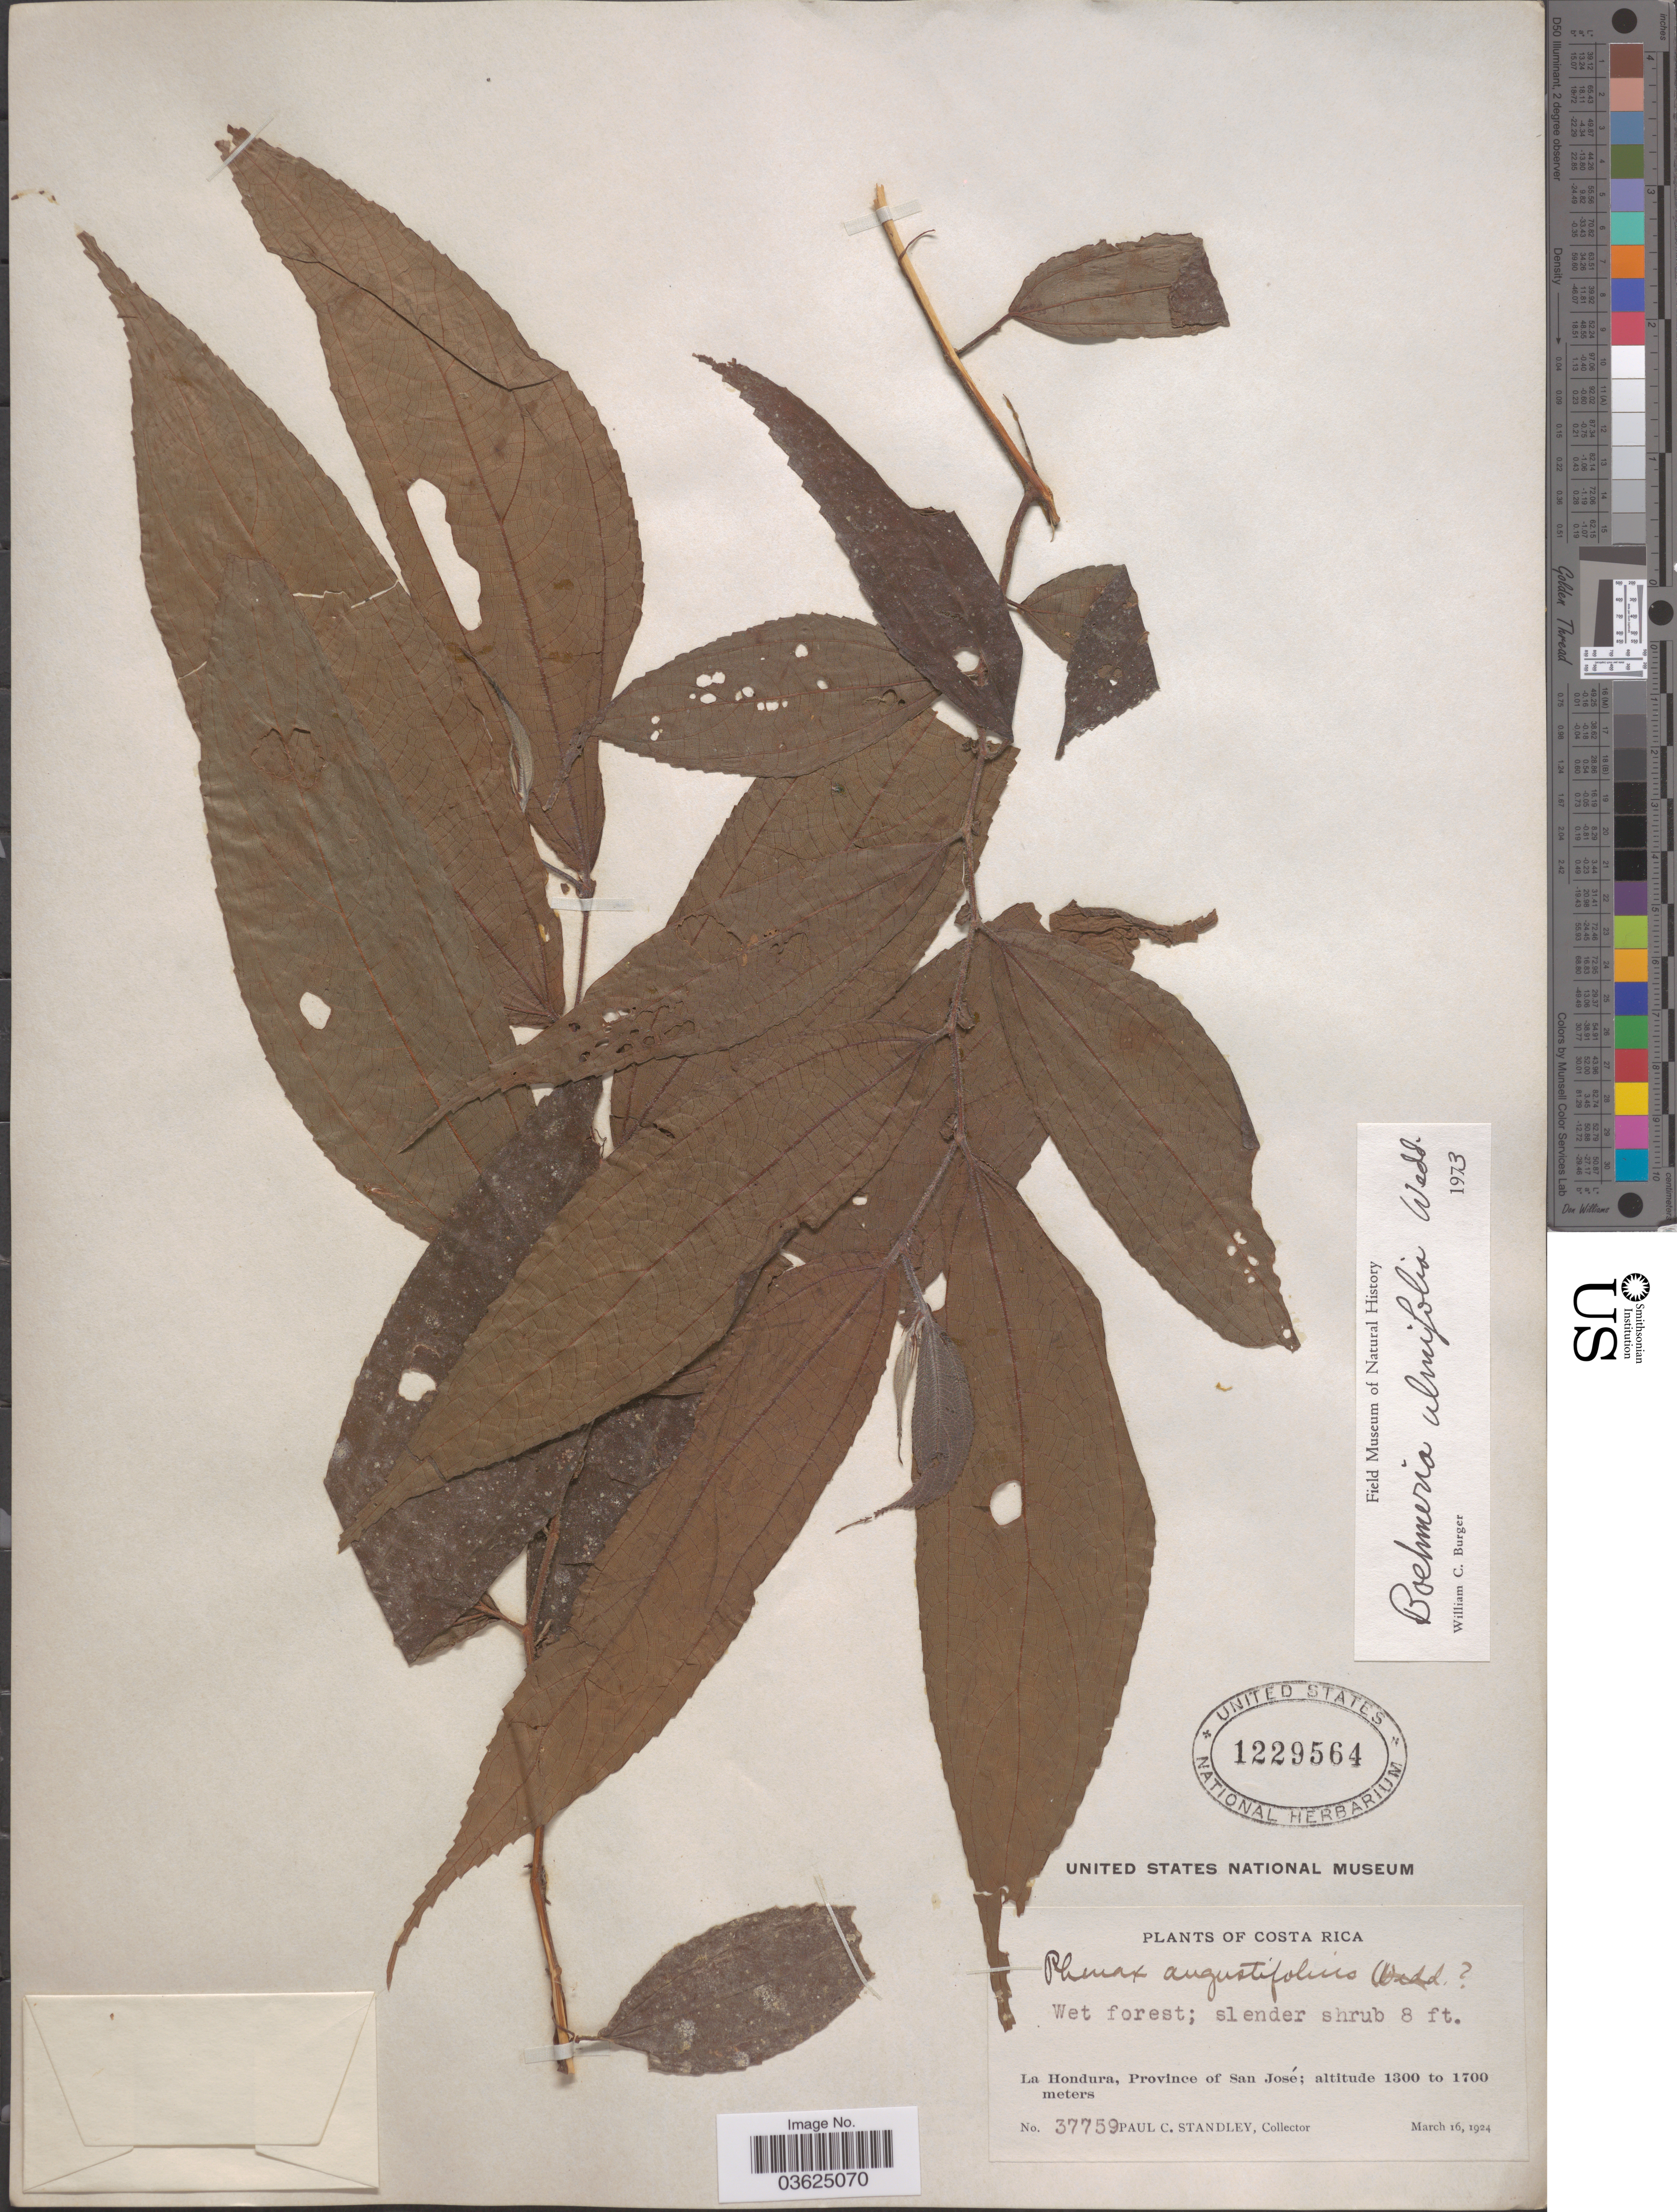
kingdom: Plantae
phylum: Tracheophyta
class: Magnoliopsida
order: Rosales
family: Urticaceae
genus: Boehmeria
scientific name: Boehmeria ulmifolia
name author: Wedd.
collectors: P. C. Standley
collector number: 37759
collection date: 1924-03-16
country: Costa Rica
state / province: San José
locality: La Hondura.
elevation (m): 1300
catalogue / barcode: US 1229564